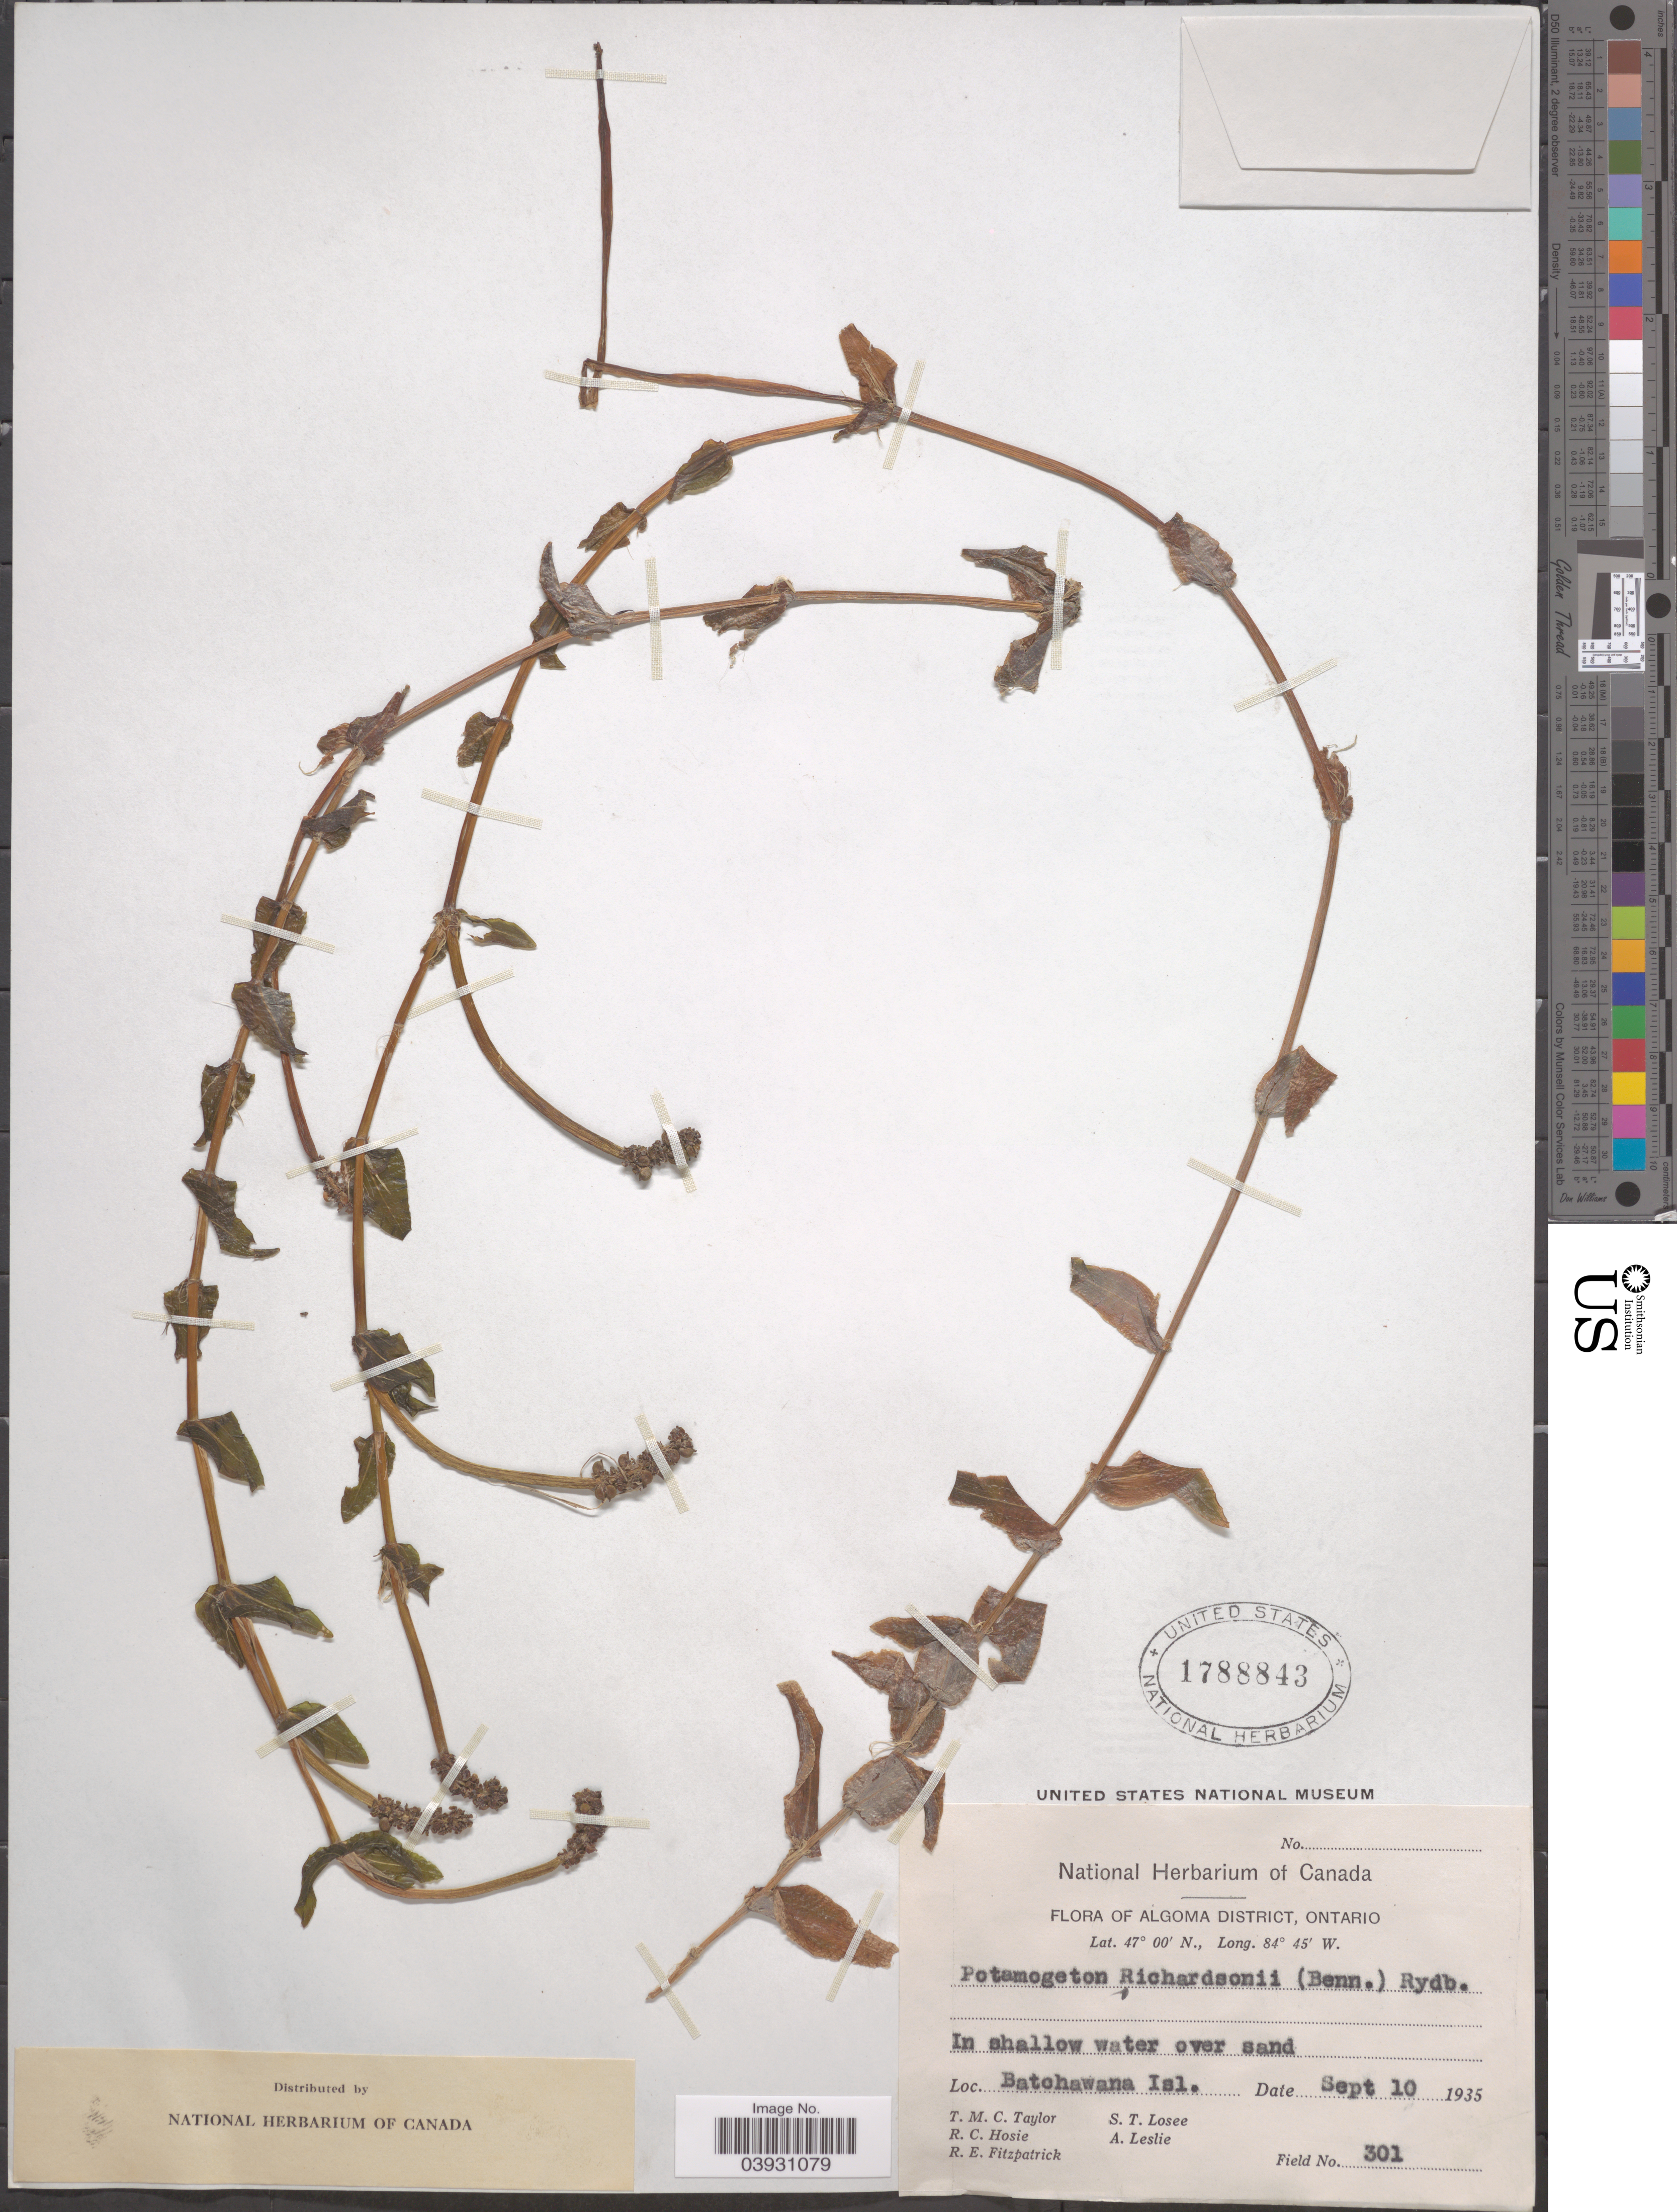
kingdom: Plantae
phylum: Tracheophyta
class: Liliopsida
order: Alismatales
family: Potamogetonaceae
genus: Potamogeton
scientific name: Potamogeton richardsonii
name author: (A.W. Benn.) Rydb.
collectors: T. M. C. Taylor, R. Hosie, R. Fitzpatrick, S. Losee & A. Leslie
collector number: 301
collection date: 1935-09-10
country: Canada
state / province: Ontario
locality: Algoma District. Batchawana Isl.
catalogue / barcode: US 1788843